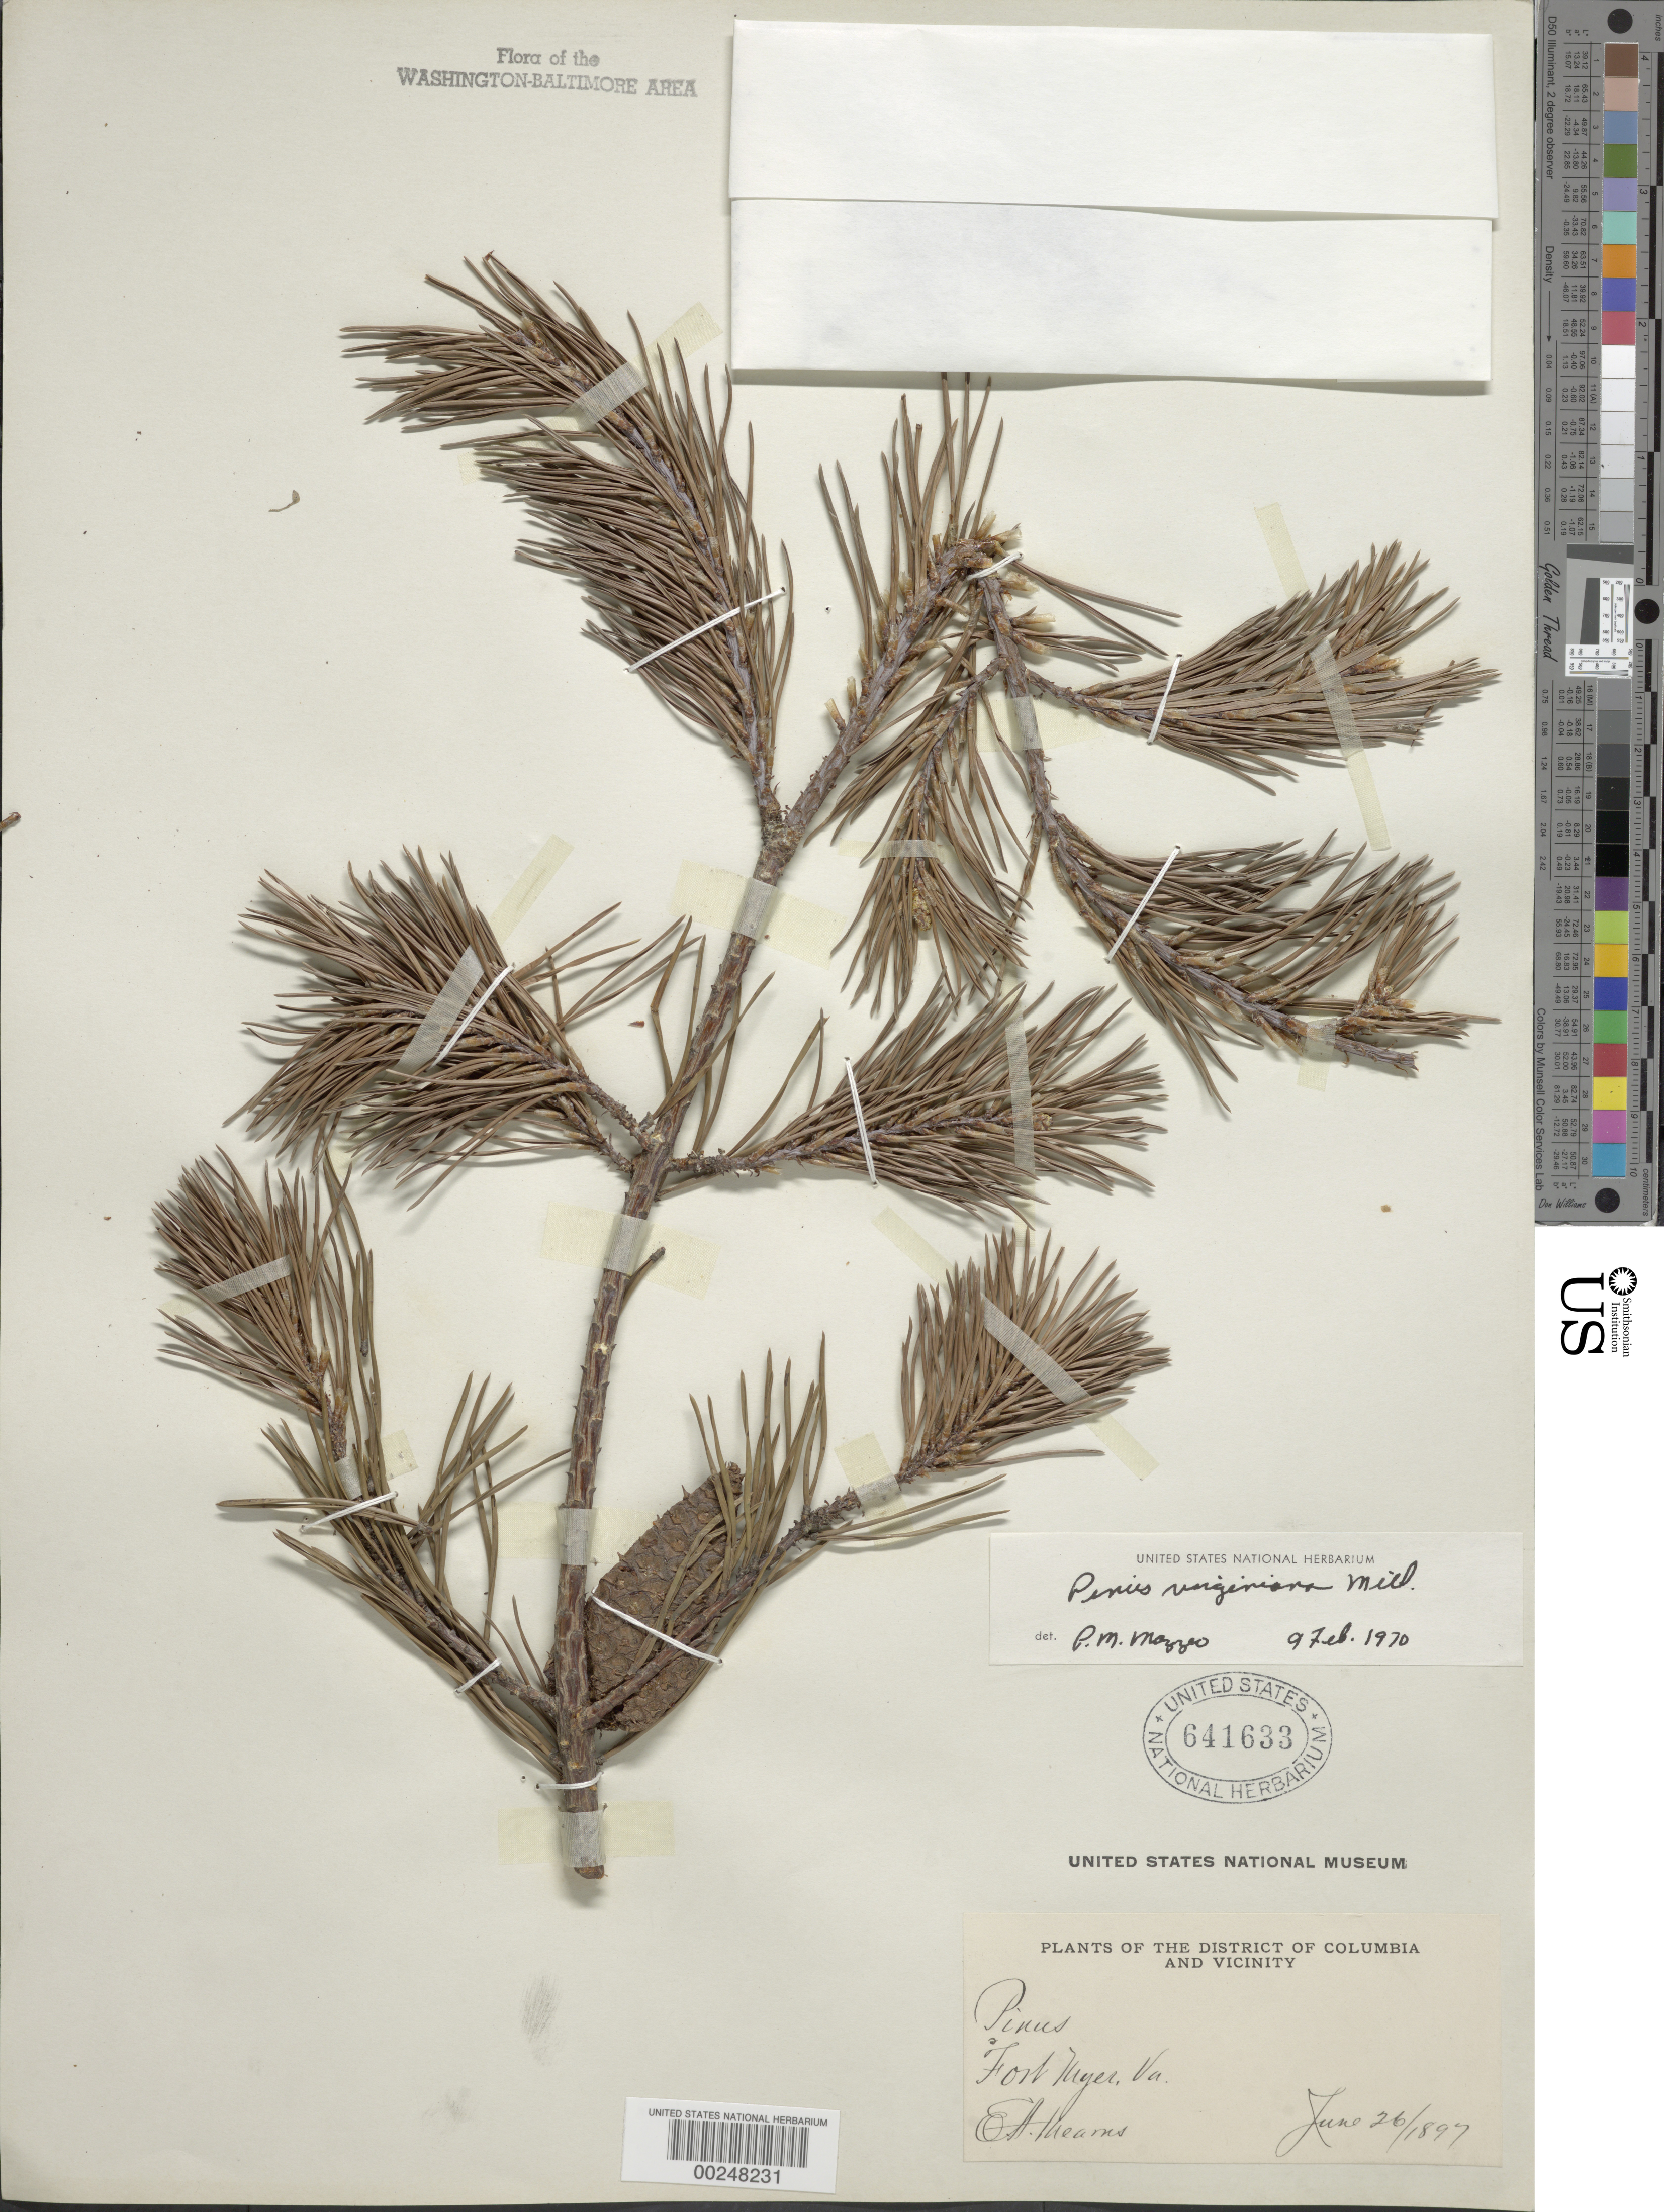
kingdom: Plantae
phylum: Tracheophyta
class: Pinopsida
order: Pinales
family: Pinaceae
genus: Pinus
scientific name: Pinus virginiana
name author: Mill.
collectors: E. A. Mearns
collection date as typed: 26 Jun 1897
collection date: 1897-06-26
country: United States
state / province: Virginia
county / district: Arlington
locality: Fort Myers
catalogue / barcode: US 641633